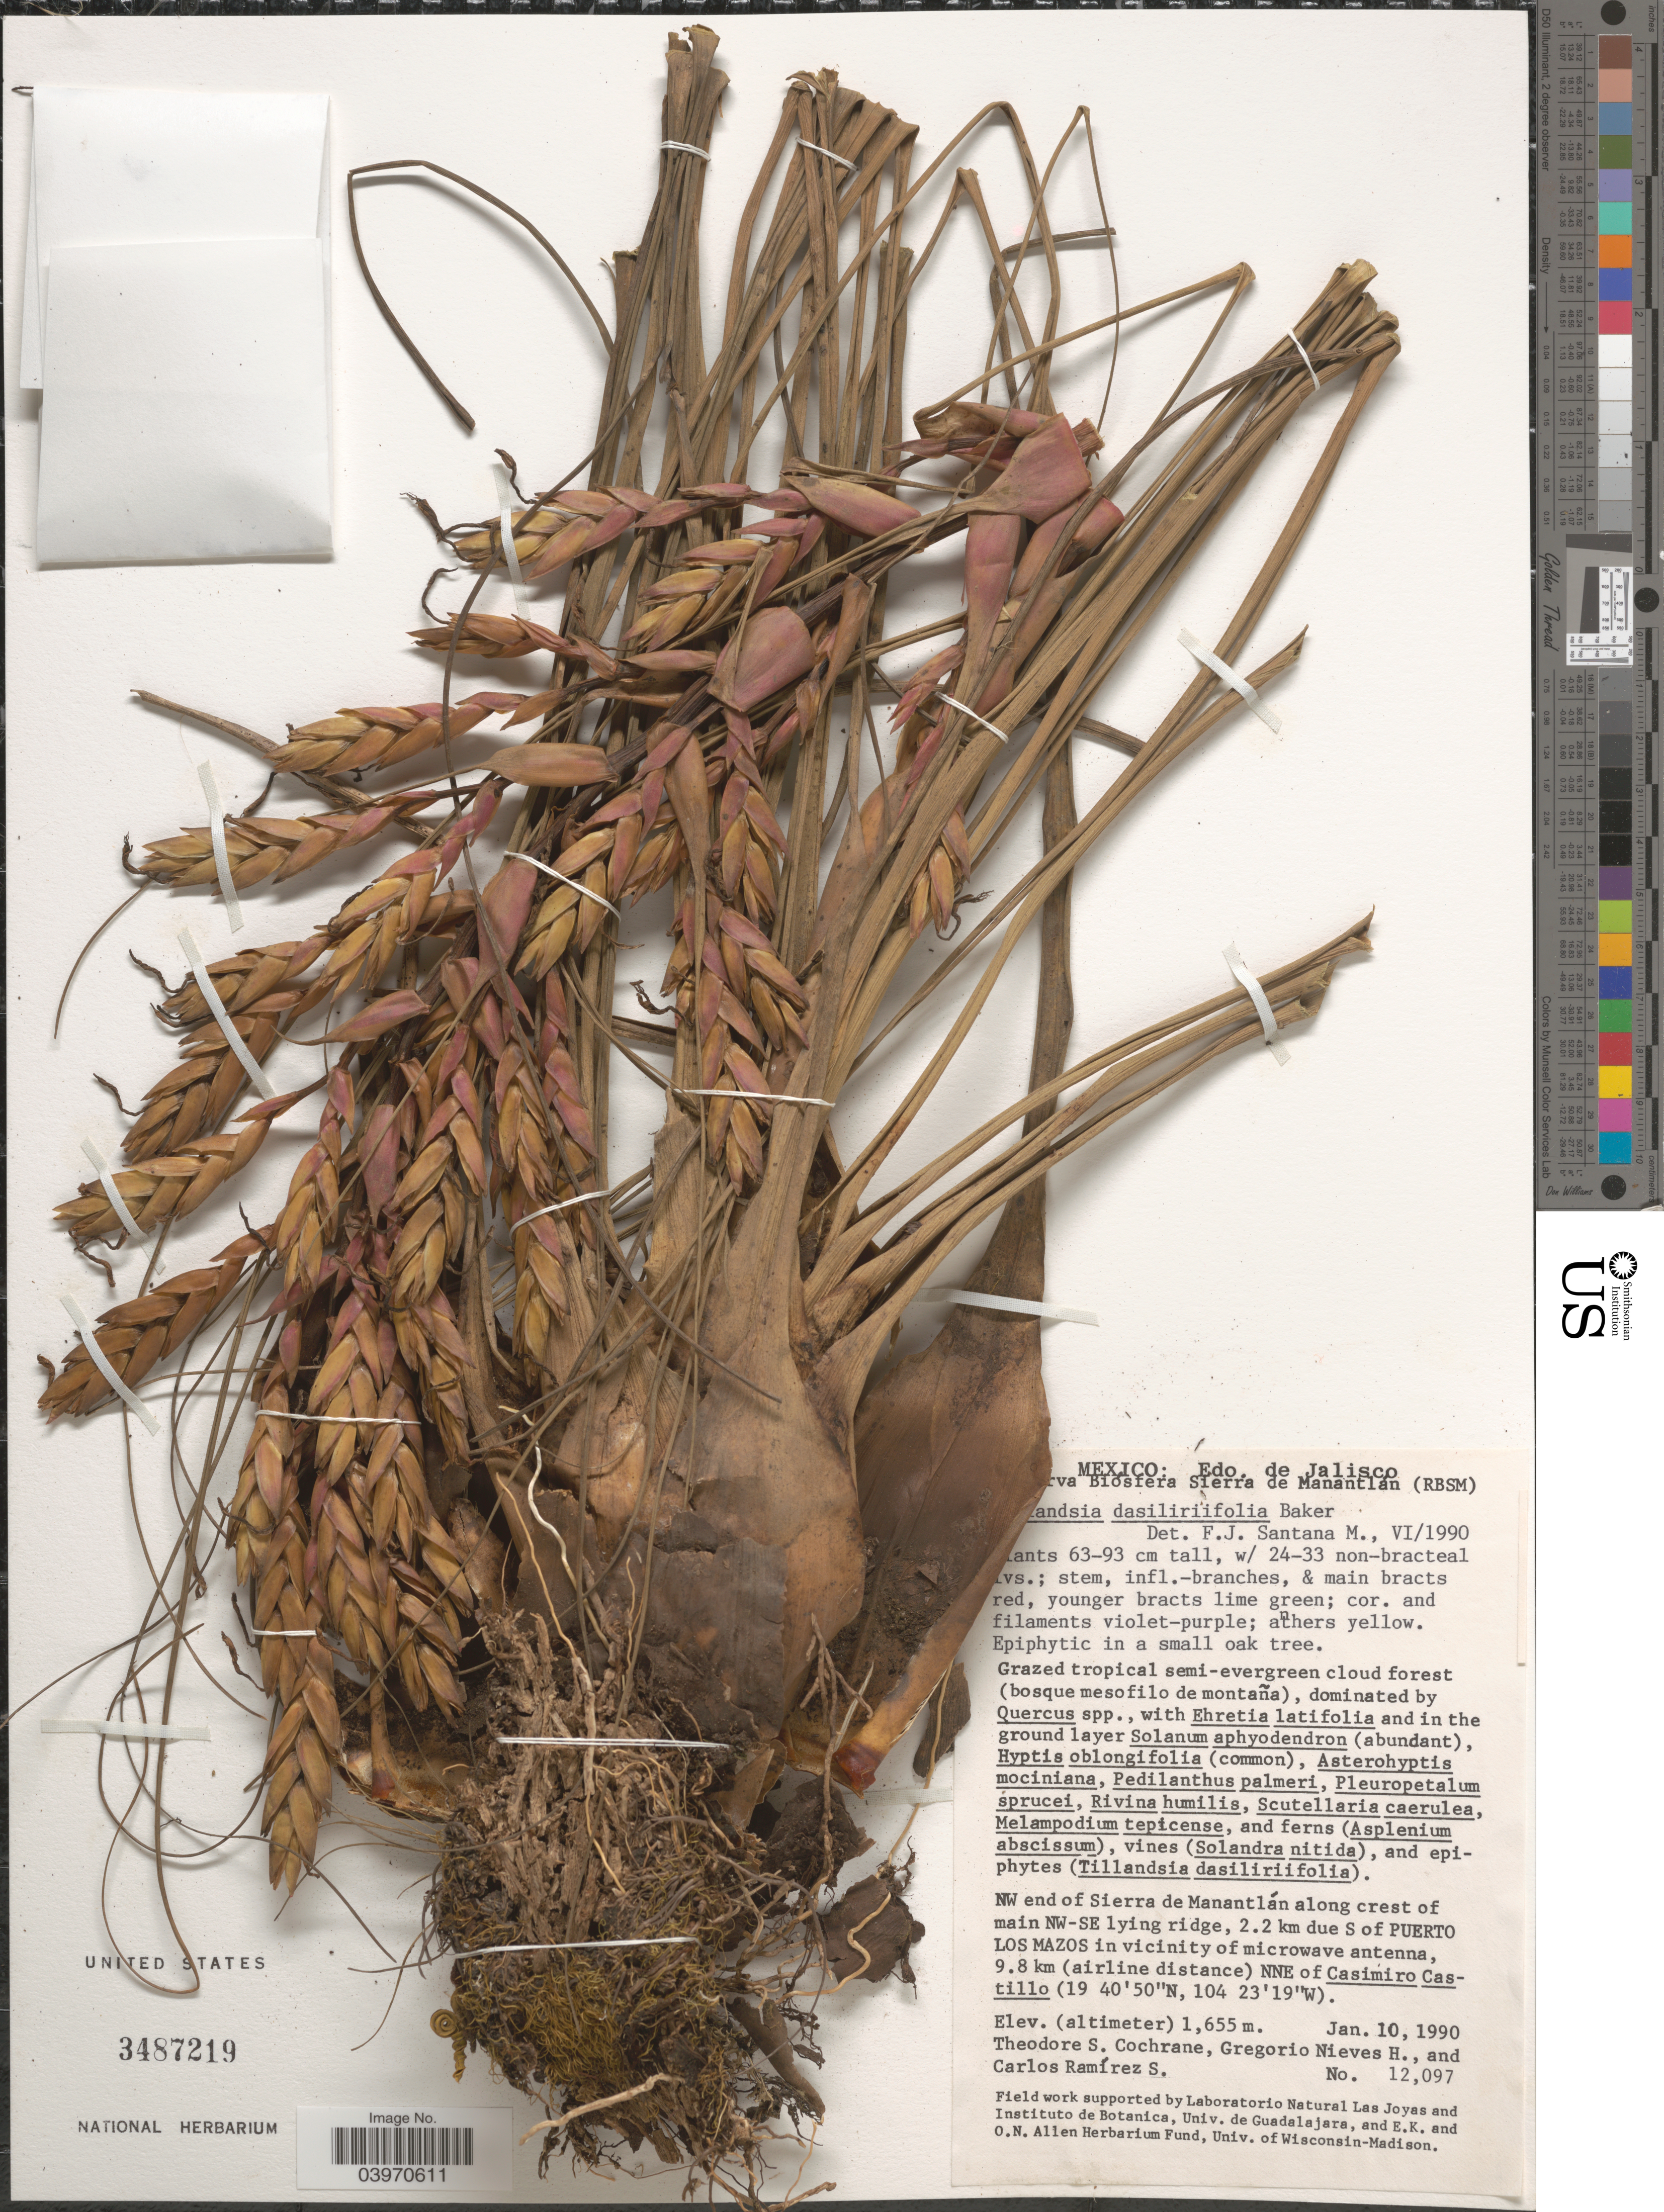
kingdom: Plantae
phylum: Tracheophyta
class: Liliopsida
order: Poales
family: Bromeliaceae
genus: Tillandsia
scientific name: Tillandsia dasyliriifolia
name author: Baker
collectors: T. S. Cochrane, G. Nieves H. & C. Ramirez S.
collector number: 12097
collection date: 1990-01-10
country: Mexico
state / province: Jalisco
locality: Edo. de Jalisco. NW end of Sierra de Manantlán along crest of main NW-SE lying ridge, 2.2 km due S of Puerto Los Mazos in vicinity of microwave antenna, 9.8 km (airline distance) NNE of Casimiro Castillo.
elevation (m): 1655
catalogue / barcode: US 3487219